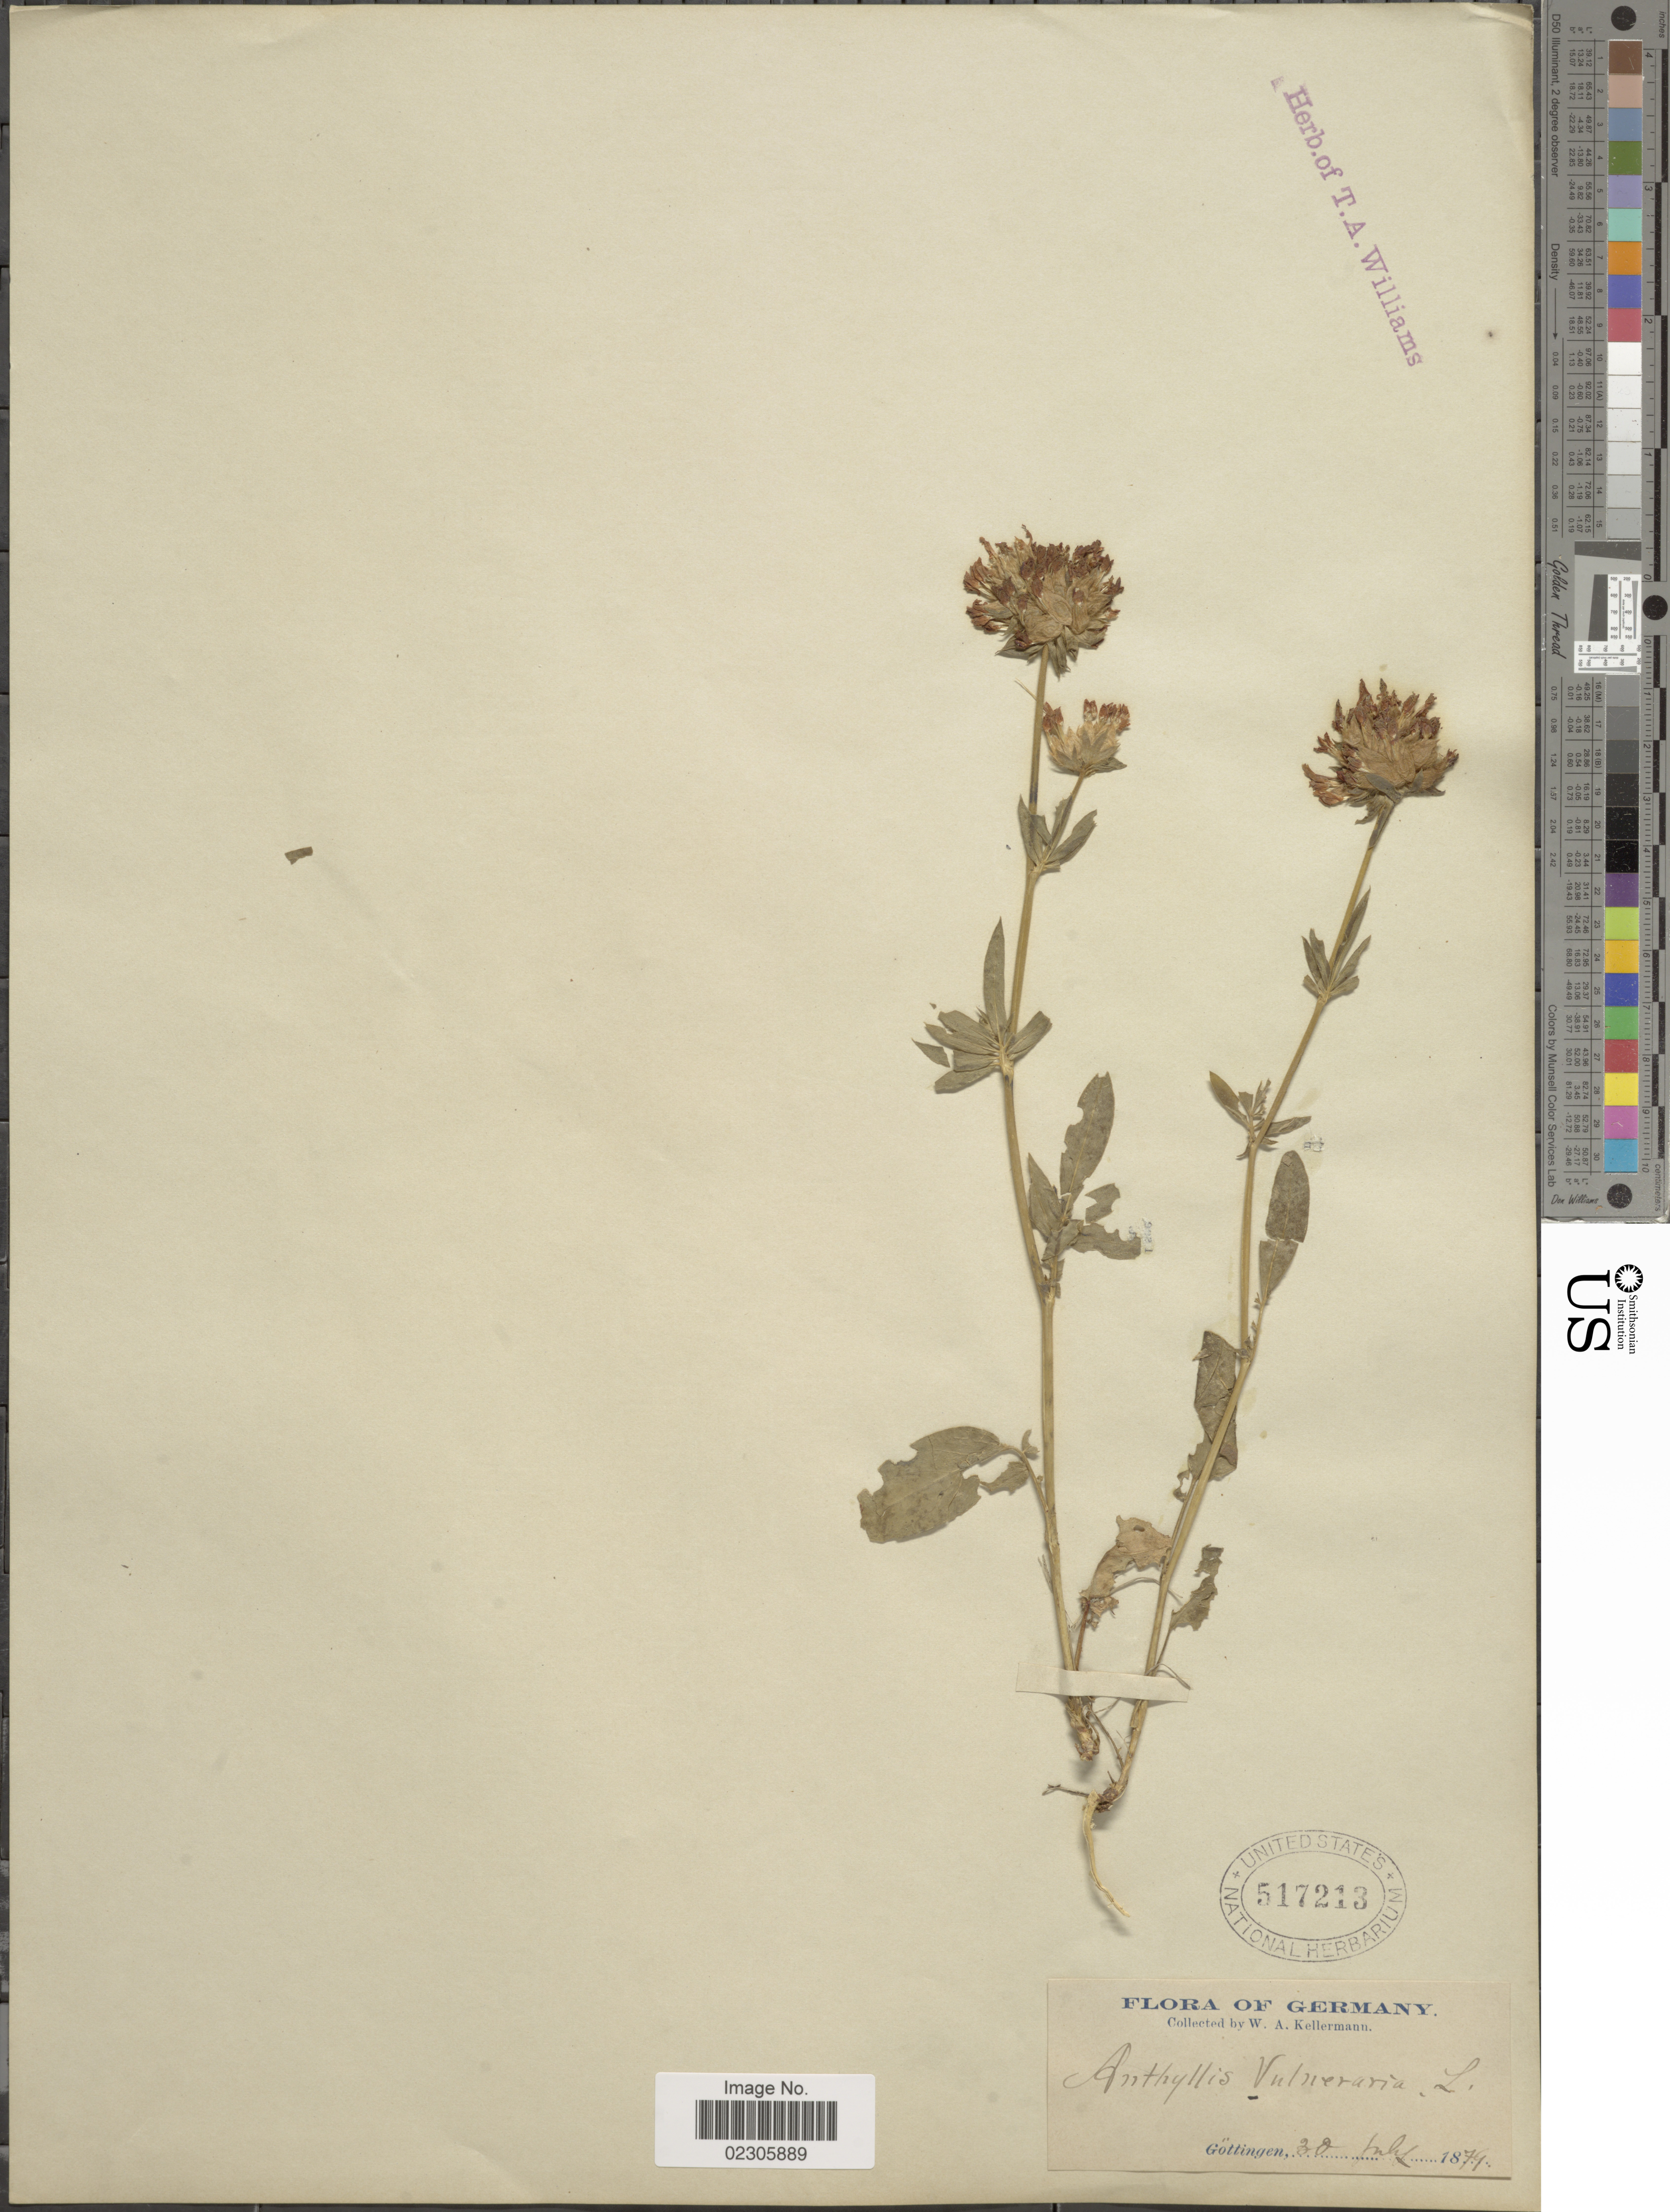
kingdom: Plantae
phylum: Tracheophyta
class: Magnoliopsida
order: Fabales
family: Fabaceae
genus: Anthyllis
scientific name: Anthyllis vulneraria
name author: L.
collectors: W. Kellerman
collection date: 1879-07-30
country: Germany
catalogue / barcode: US 517213